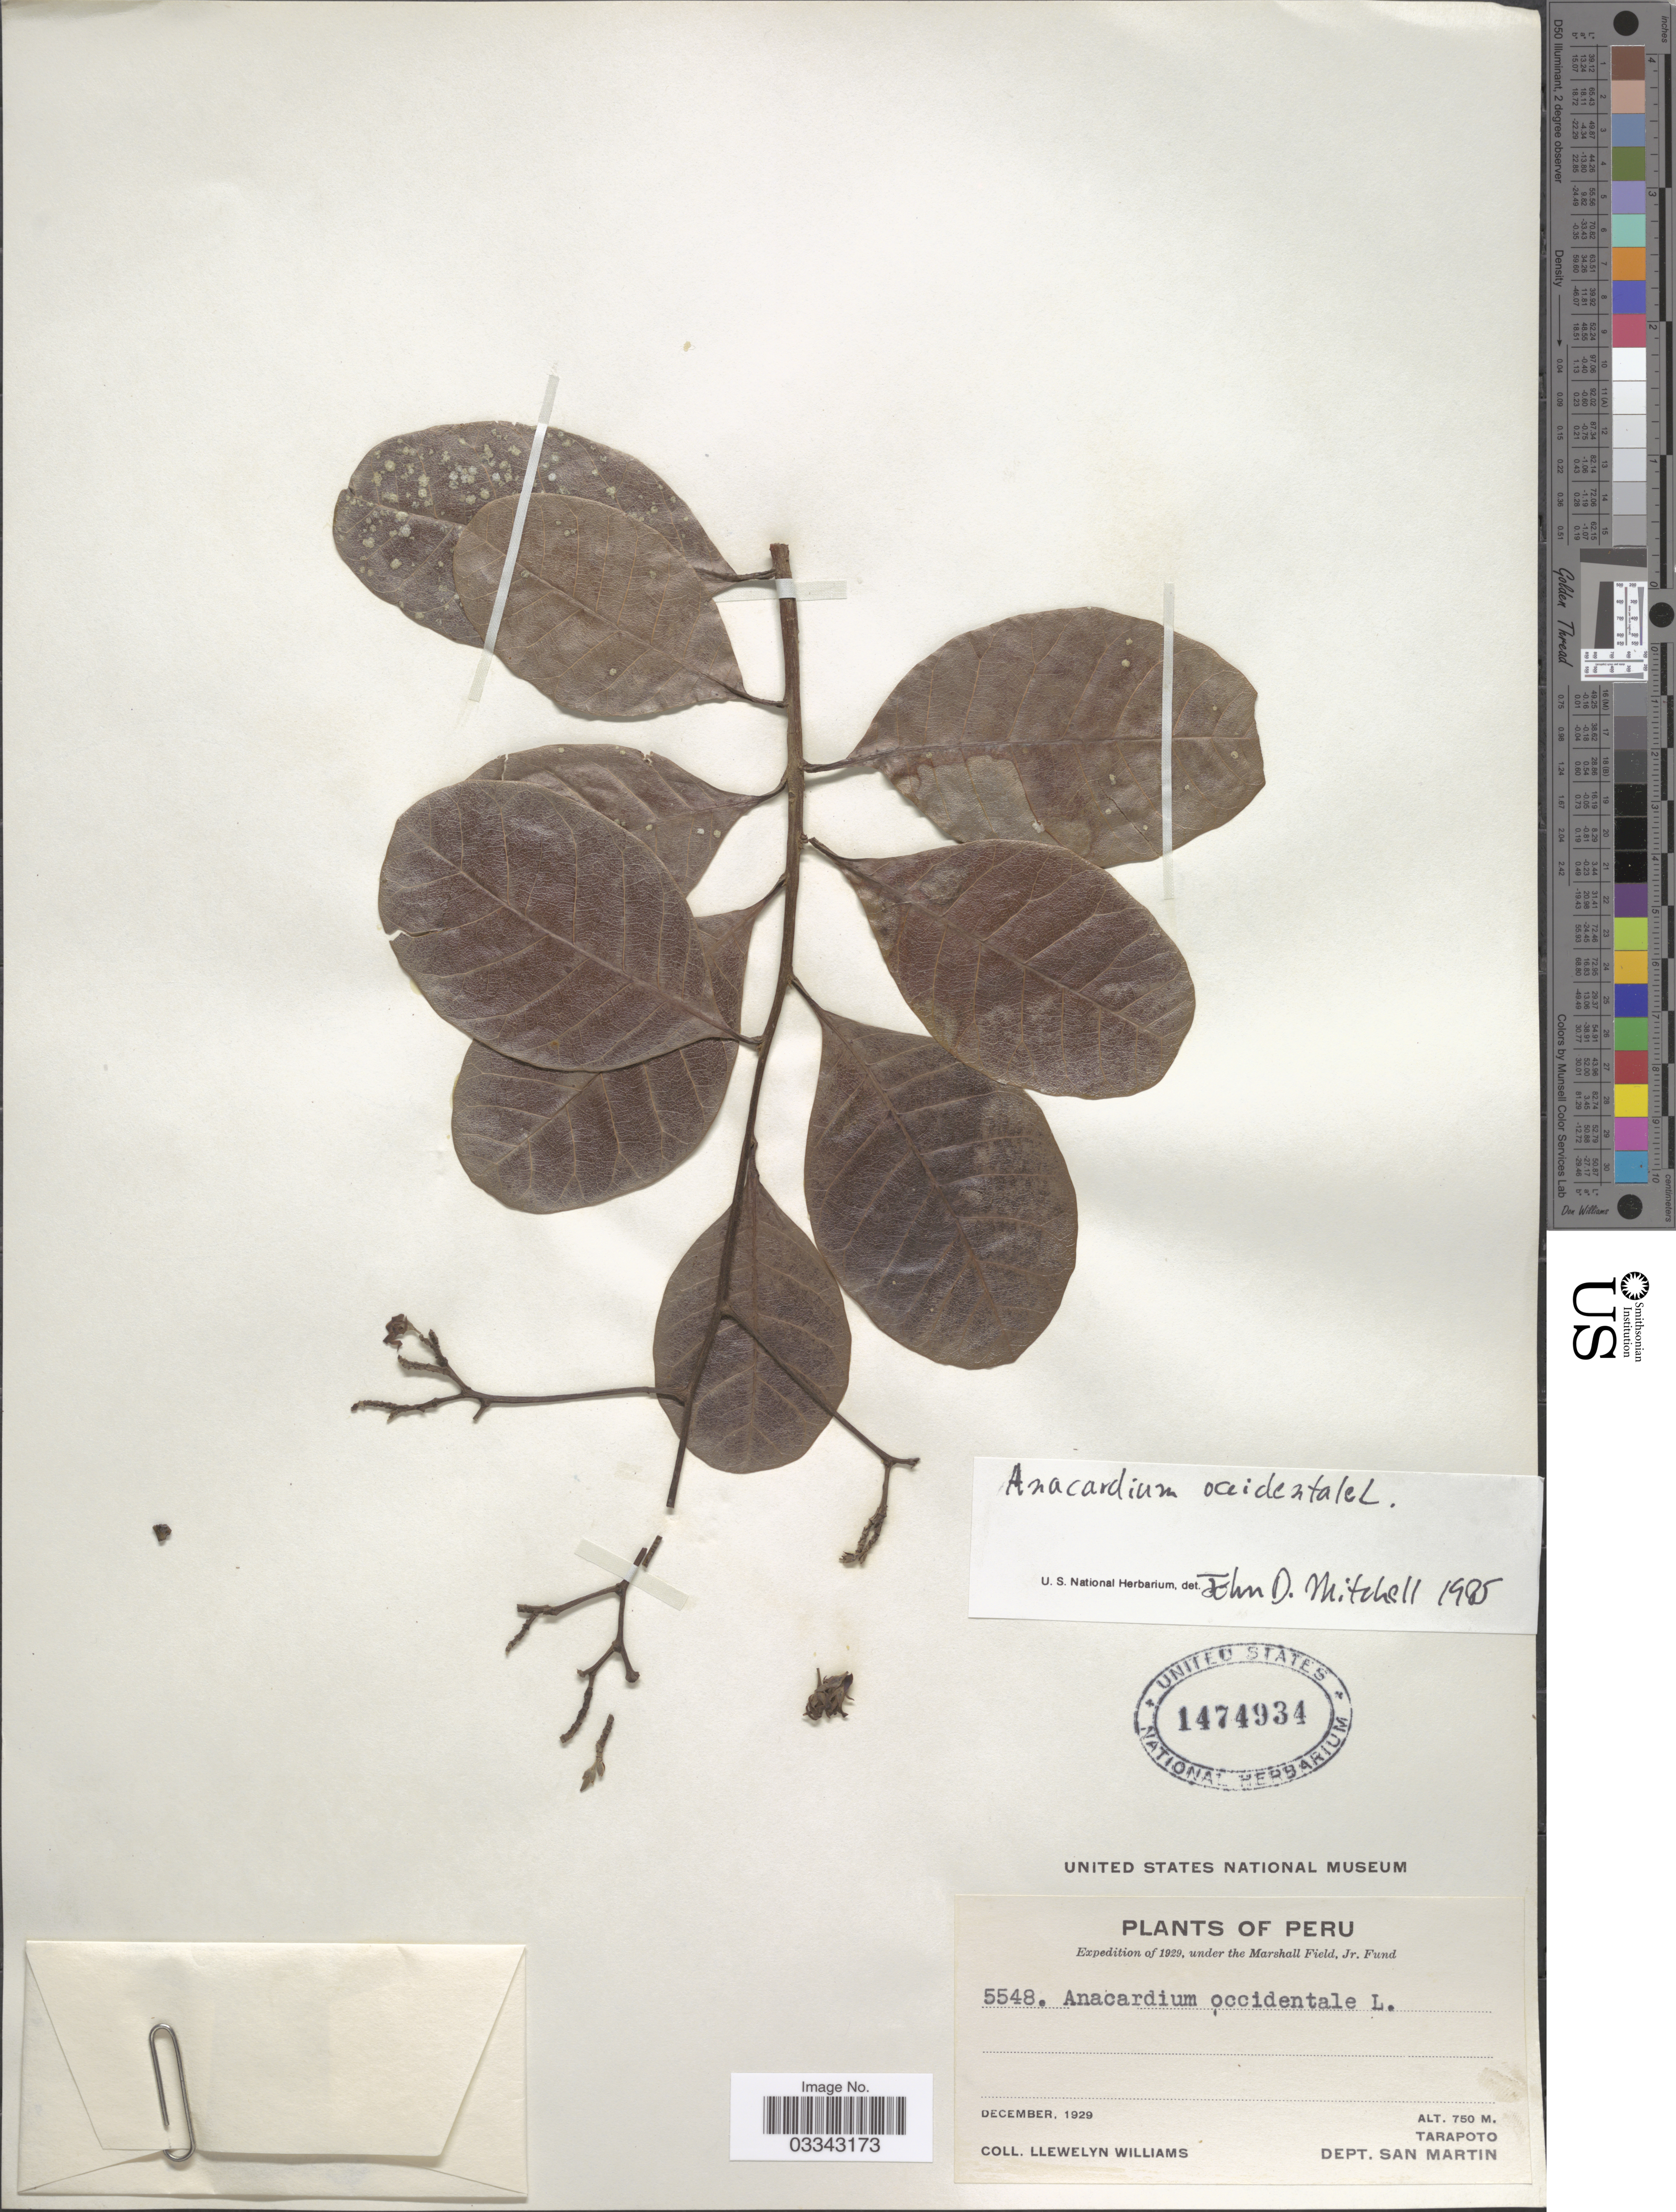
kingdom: Plantae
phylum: Tracheophyta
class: Magnoliopsida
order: Sapindales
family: Anacardiaceae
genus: Anacardium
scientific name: Anacardium occidentale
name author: L.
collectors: Ll. Williams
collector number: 5548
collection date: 1929-12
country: Peru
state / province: San Martín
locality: Tarapoto, Dept. San Martin.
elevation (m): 750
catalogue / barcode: US 1474934